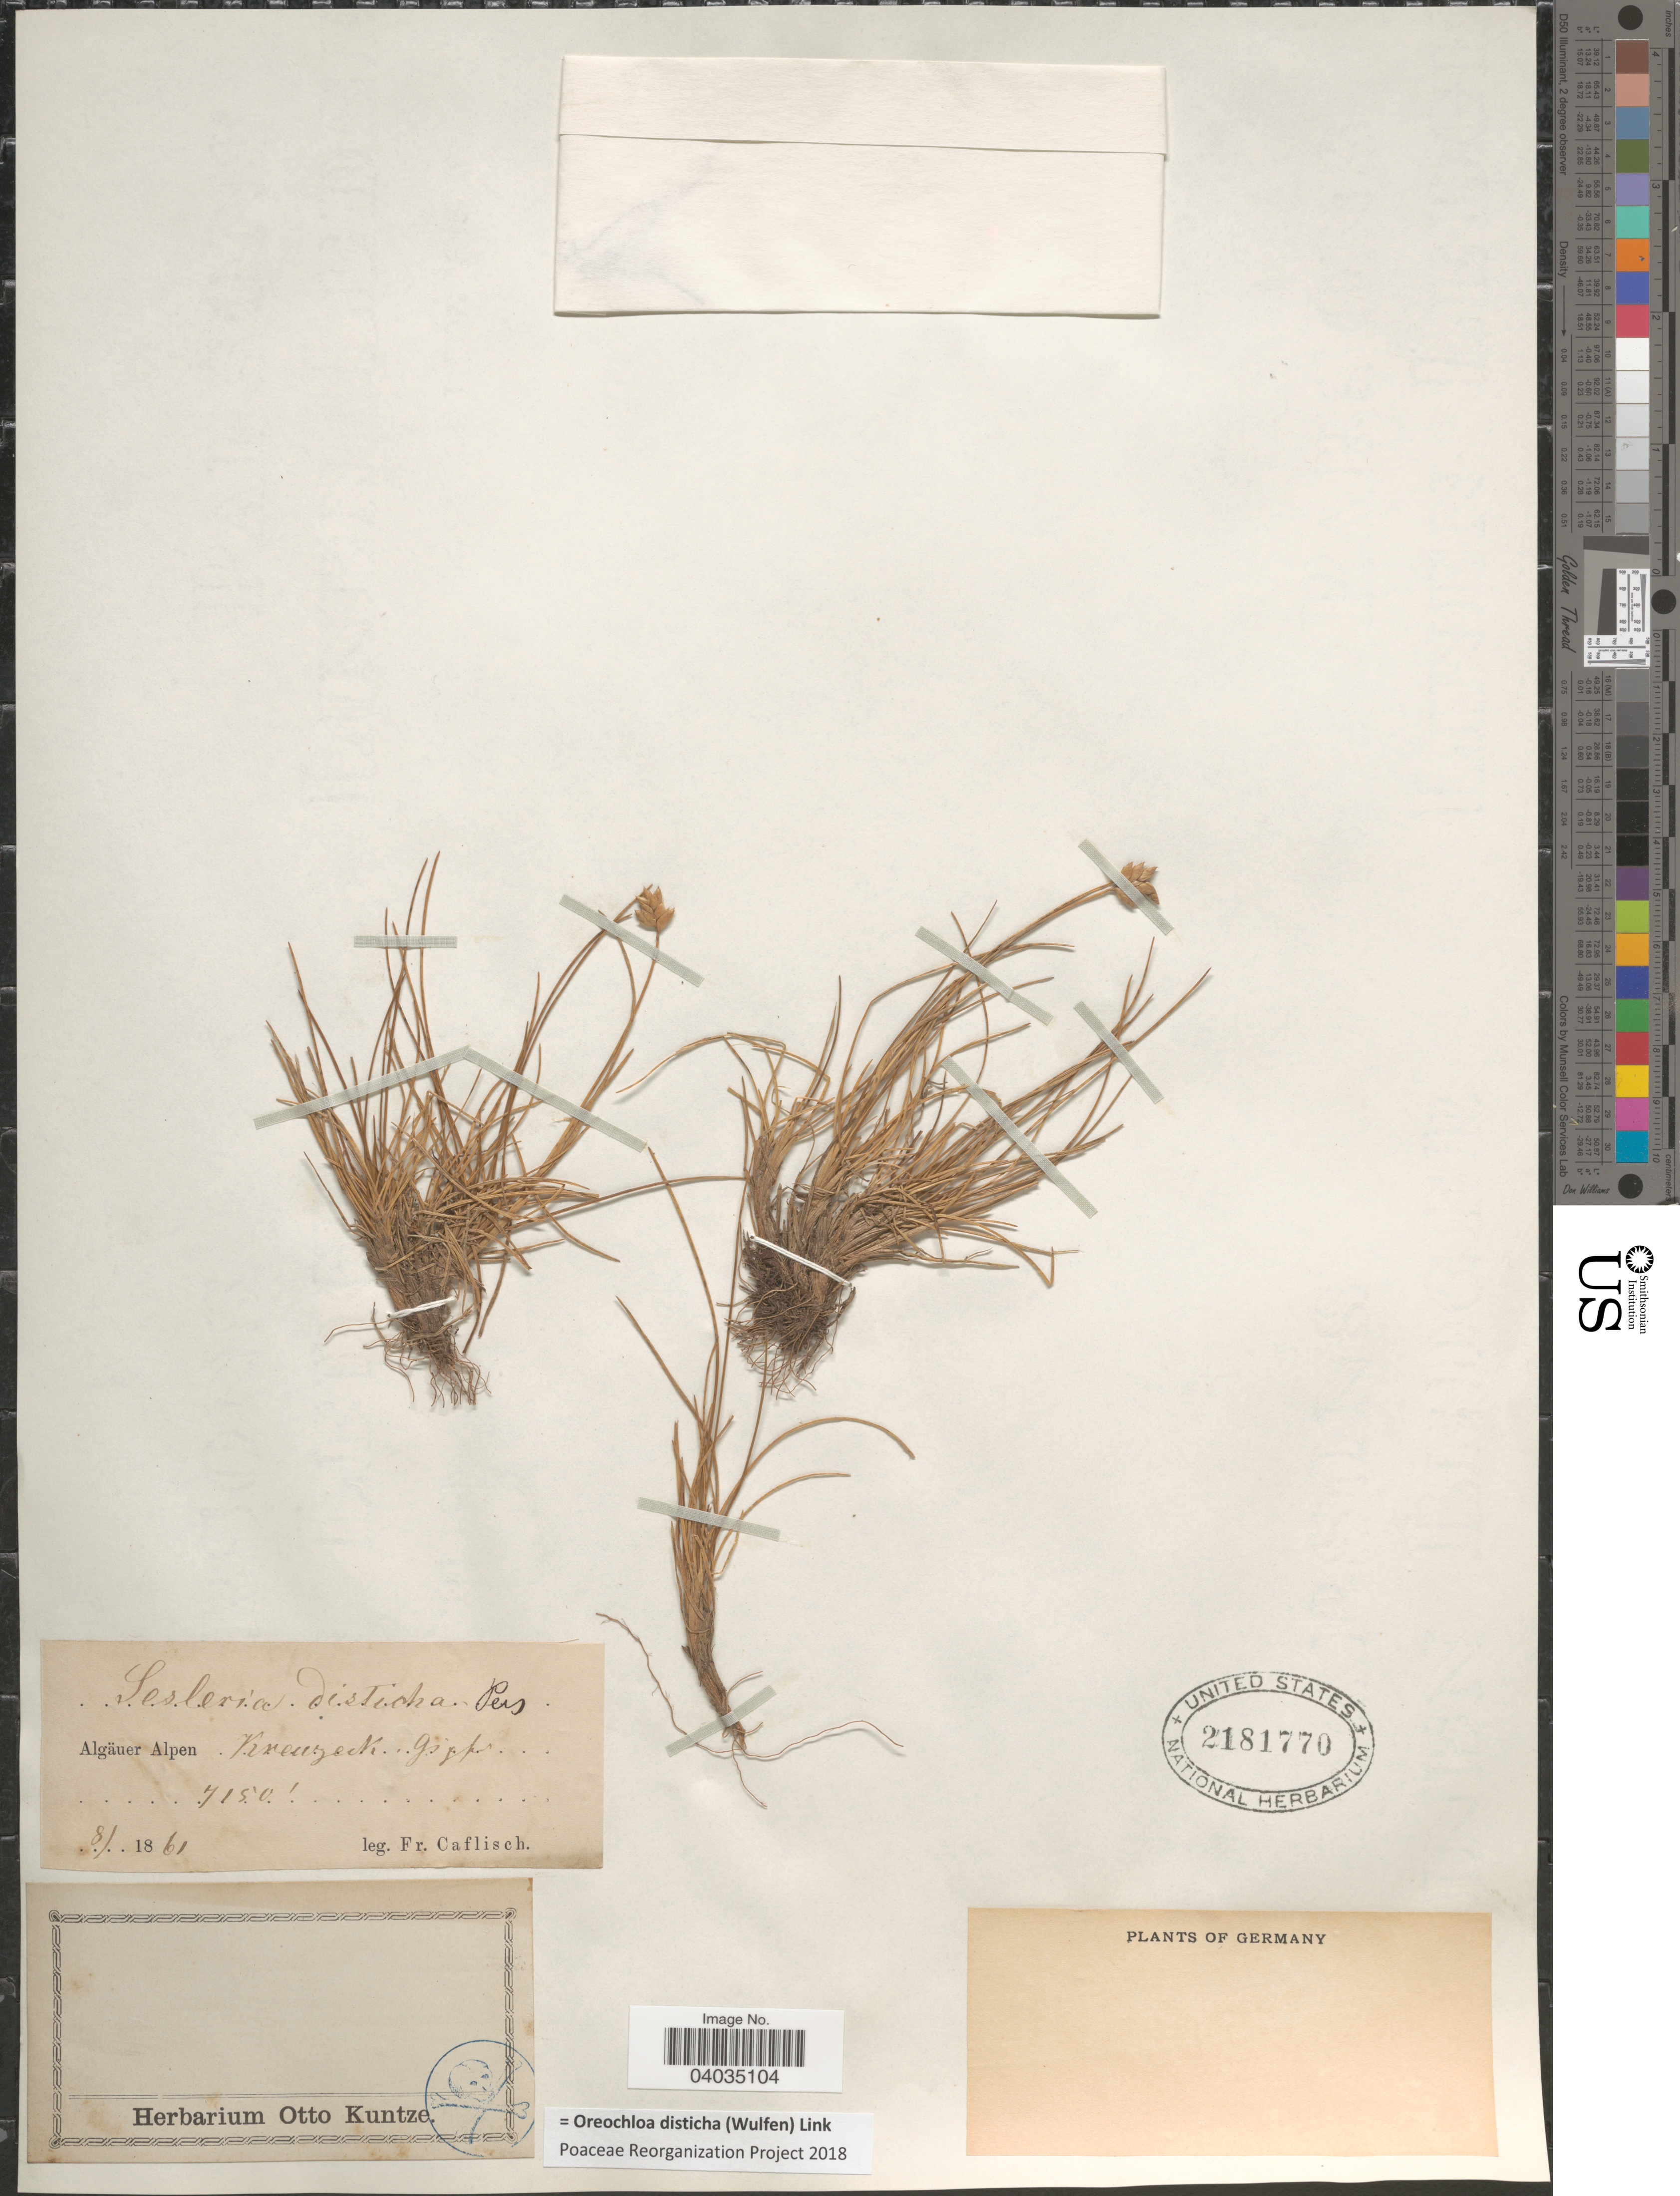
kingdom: Plantae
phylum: Tracheophyta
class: Liliopsida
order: Poales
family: Poaceae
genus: Oreochloa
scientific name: Oreochloa disticha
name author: (Wulfen) Link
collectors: J. F. Caflisch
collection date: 1861-08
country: Germany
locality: Algäuer Alpen. Kreuzeck Giphs [interpreted].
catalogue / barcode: US 2181770